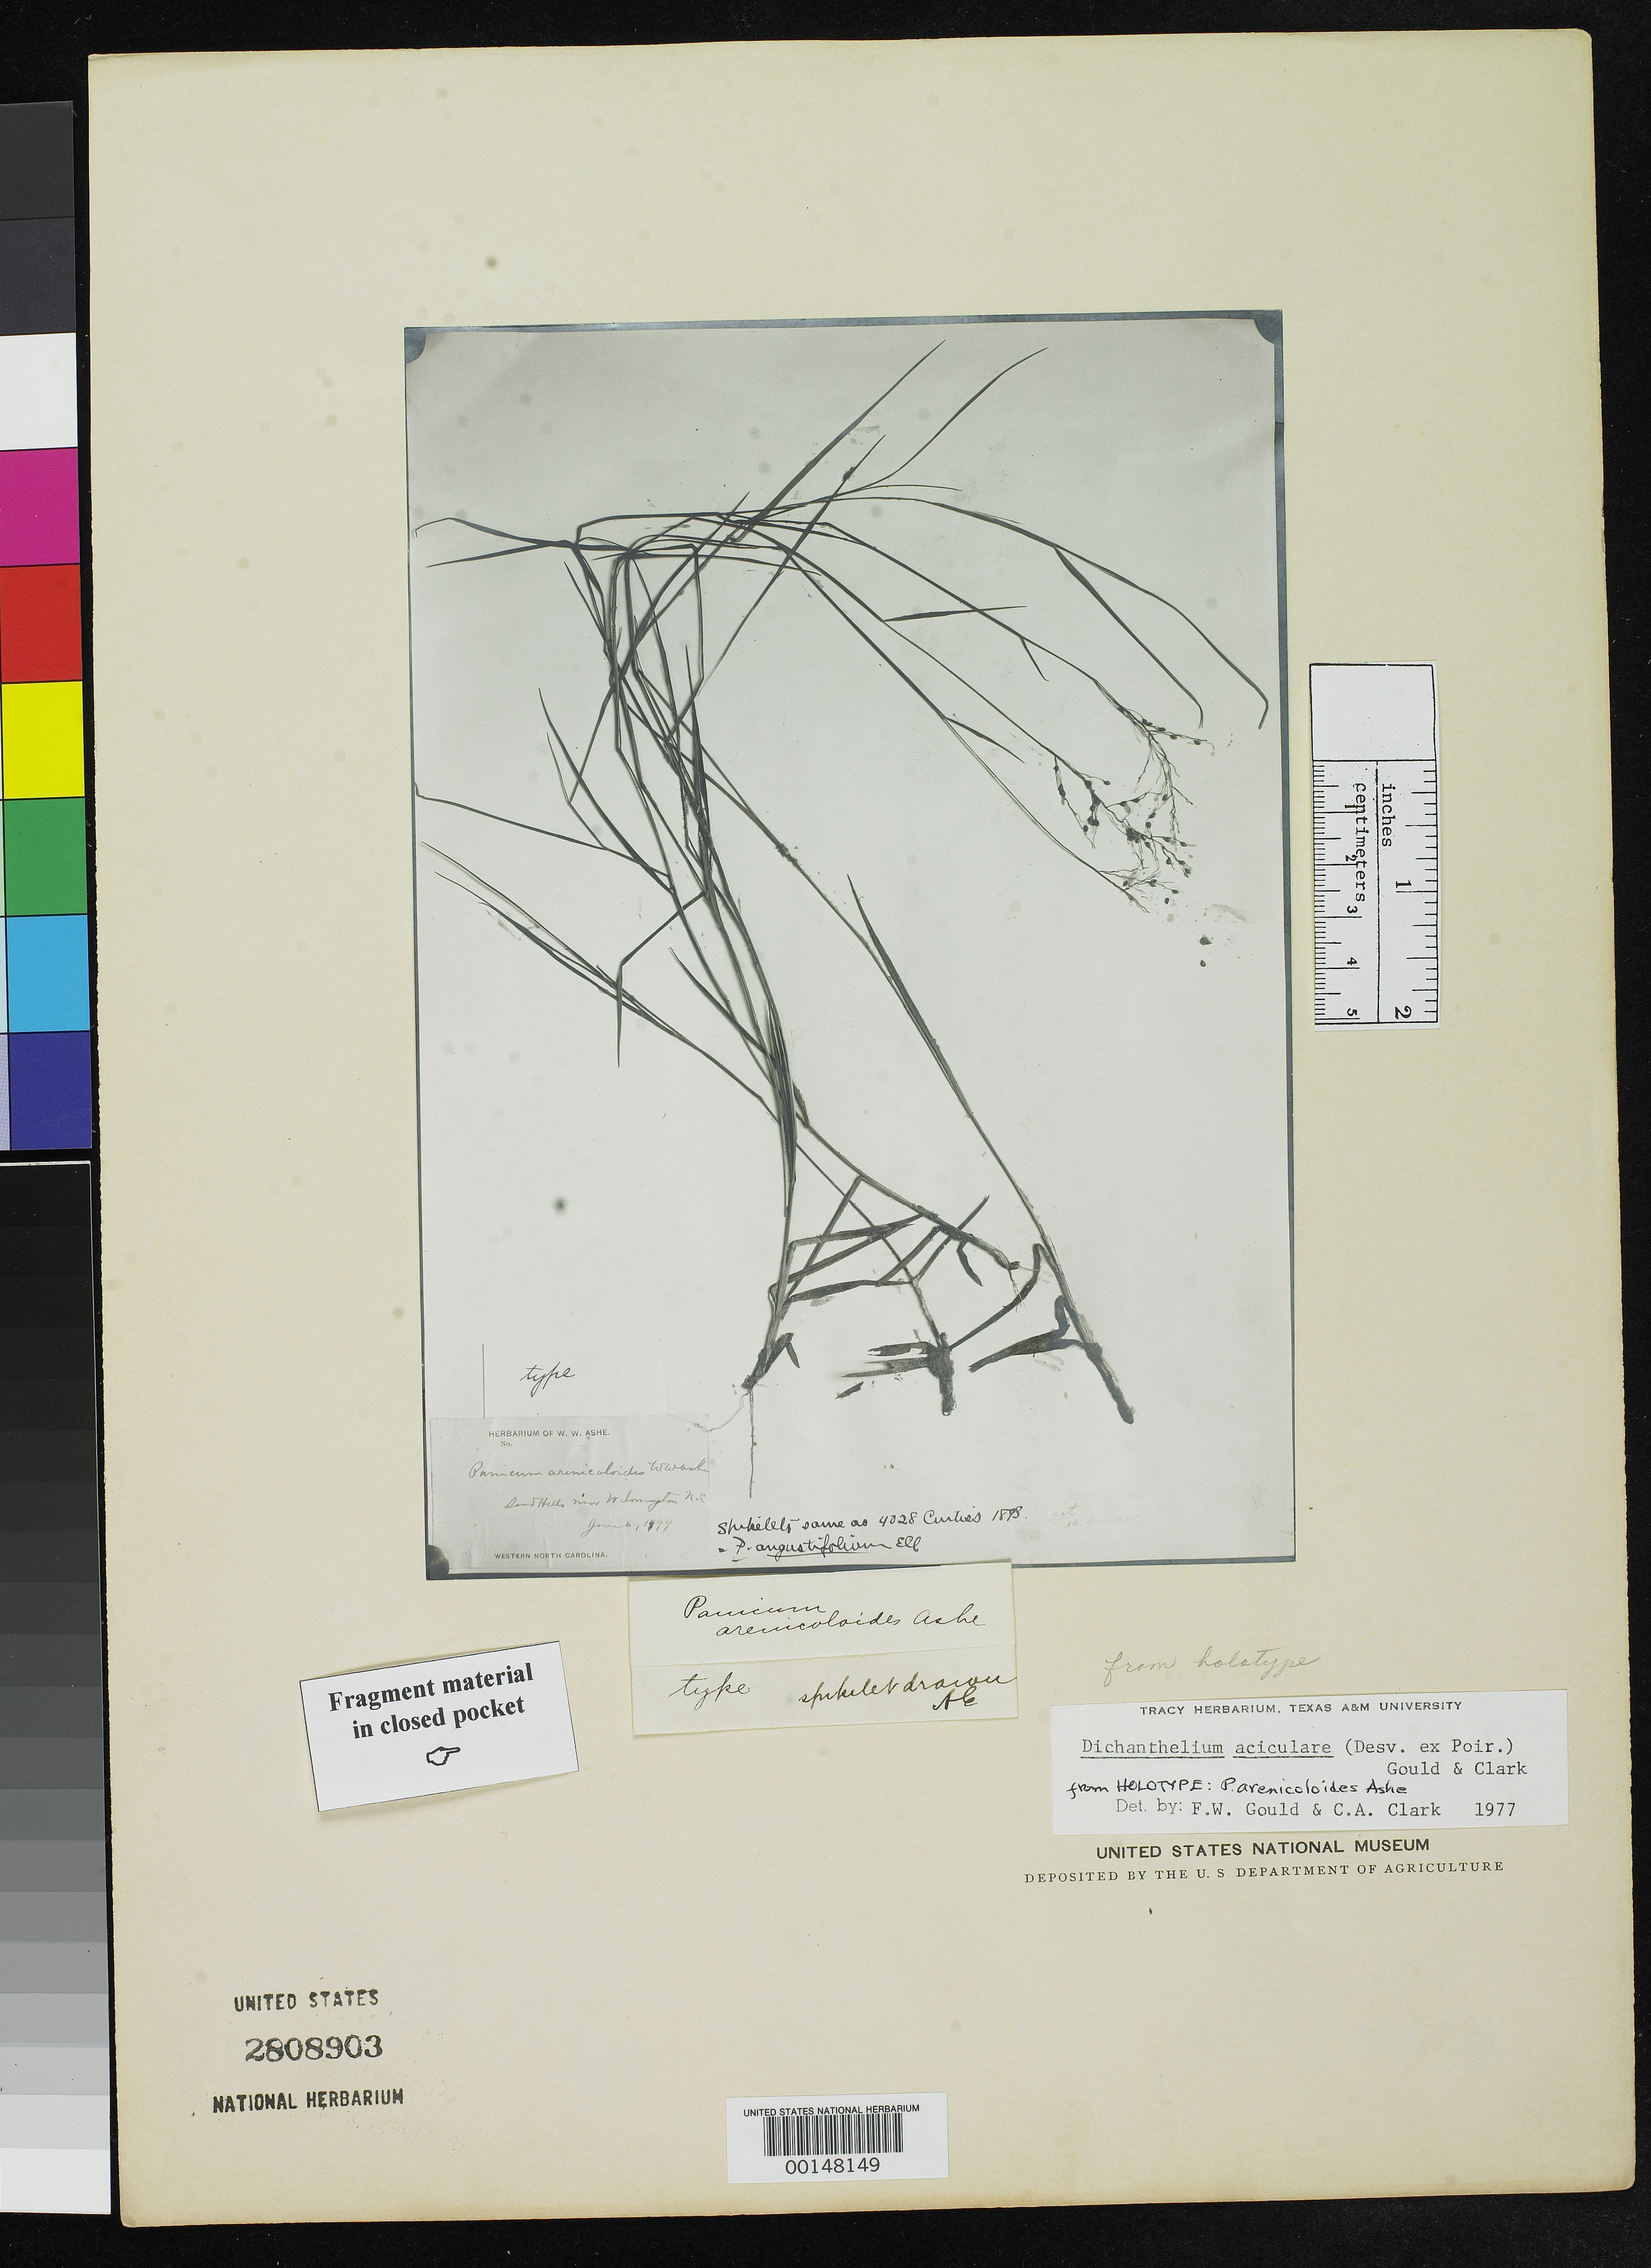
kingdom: Plantae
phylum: Tracheophyta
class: Liliopsida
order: Poales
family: Poaceae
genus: Panicum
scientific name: Panicum arenicoloides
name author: Ashe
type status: Holotype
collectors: W. W. Ashe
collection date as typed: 06 Jun 1899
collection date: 1899-06-06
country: United States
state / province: North Carolina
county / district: New Hanover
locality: Wilmington.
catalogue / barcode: US 2808903